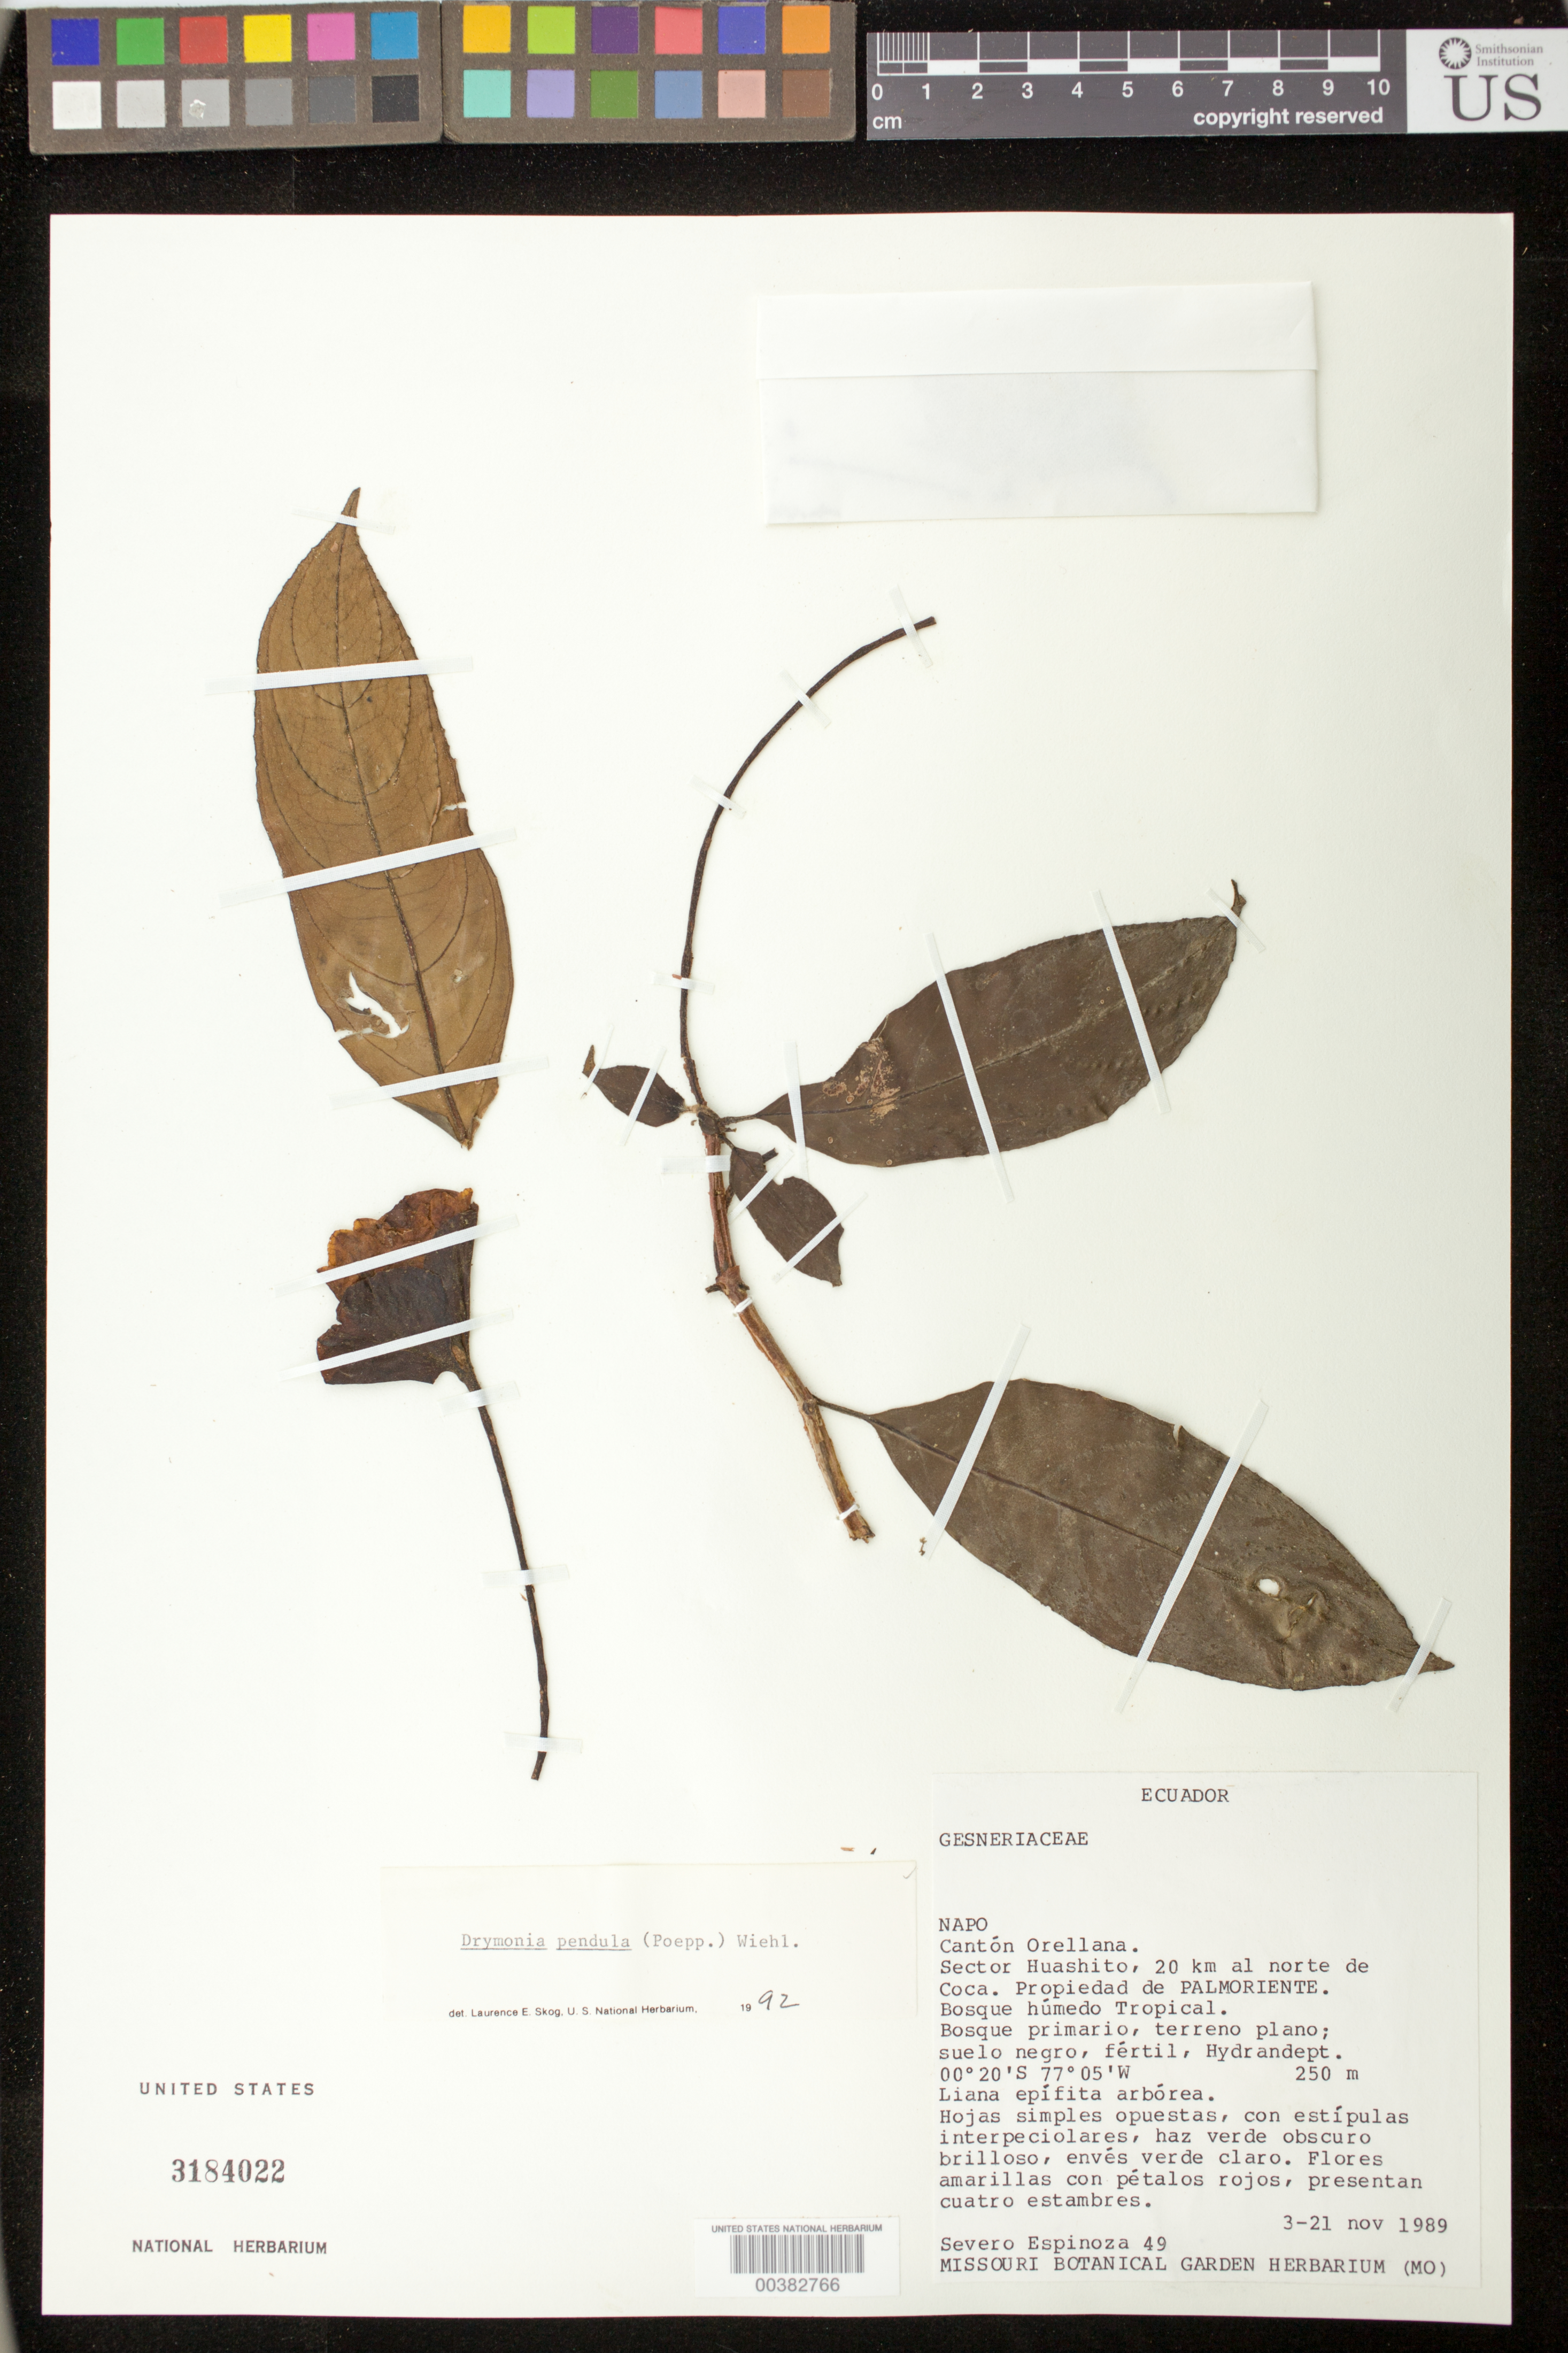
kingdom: Plantae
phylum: Tracheophyta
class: Magnoliopsida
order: Lamiales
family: Gesneriaceae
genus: Drymonia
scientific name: Drymonia pendula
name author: (Poepp.) Wiehler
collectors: S. Espinoza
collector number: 49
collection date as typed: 3-21 Nov 1989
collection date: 1989-11-03/1989-11-21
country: Ecuador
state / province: Napo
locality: Canton Orellana; sector Huashito, 20km a N de Coca; propiedad de Palmoriente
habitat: Bosque humedo tropical; bosque primario, terreno plano; suelo negro, fertil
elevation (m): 250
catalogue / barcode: US 3184022